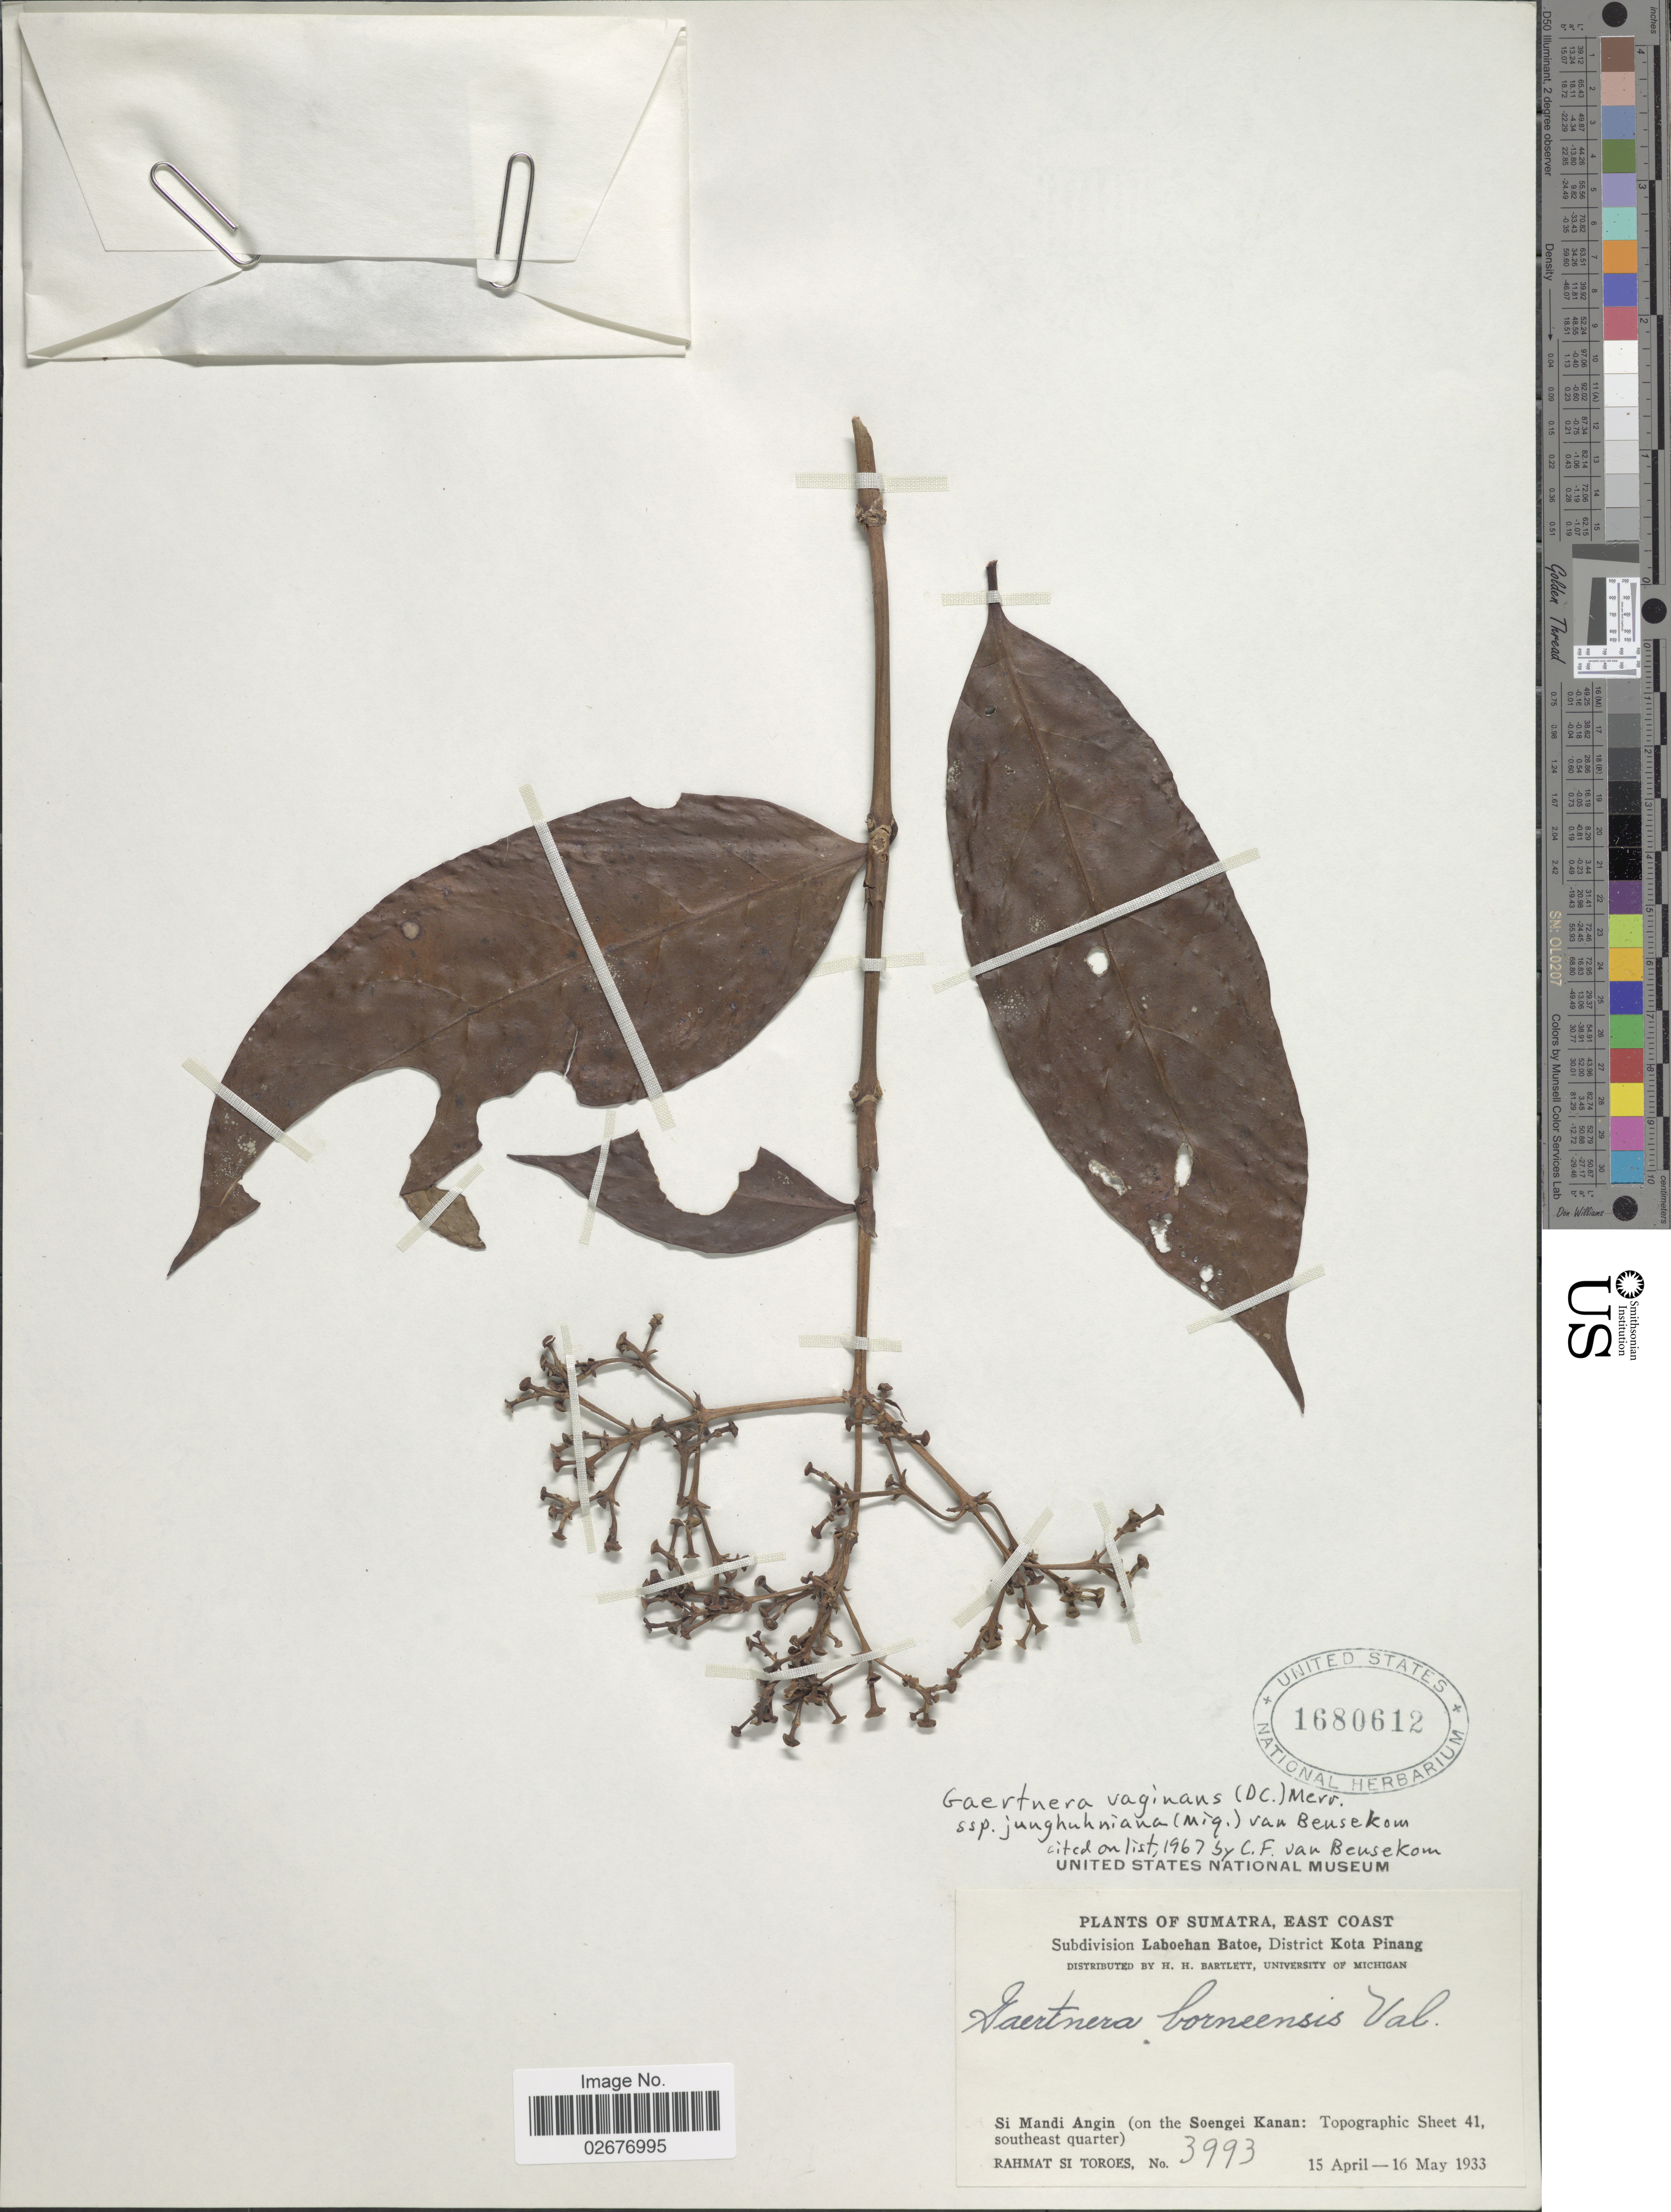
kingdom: Plantae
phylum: Tracheophyta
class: Magnoliopsida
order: Gentianales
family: Rubiaceae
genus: Gaertnera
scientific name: Gaertnera junghuhniana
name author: Miq.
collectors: Rahmat Si Boeea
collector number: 3993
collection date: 1933-04-15/1933-05-16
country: Indonesia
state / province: Sumatra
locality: East Coast, Subdivison Laboehan Batoe, District Kota Pinang, Si Mandi Angin (on the Soengei Kanan: Topographic Sheet 41, southeast quarter)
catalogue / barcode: US 1680612